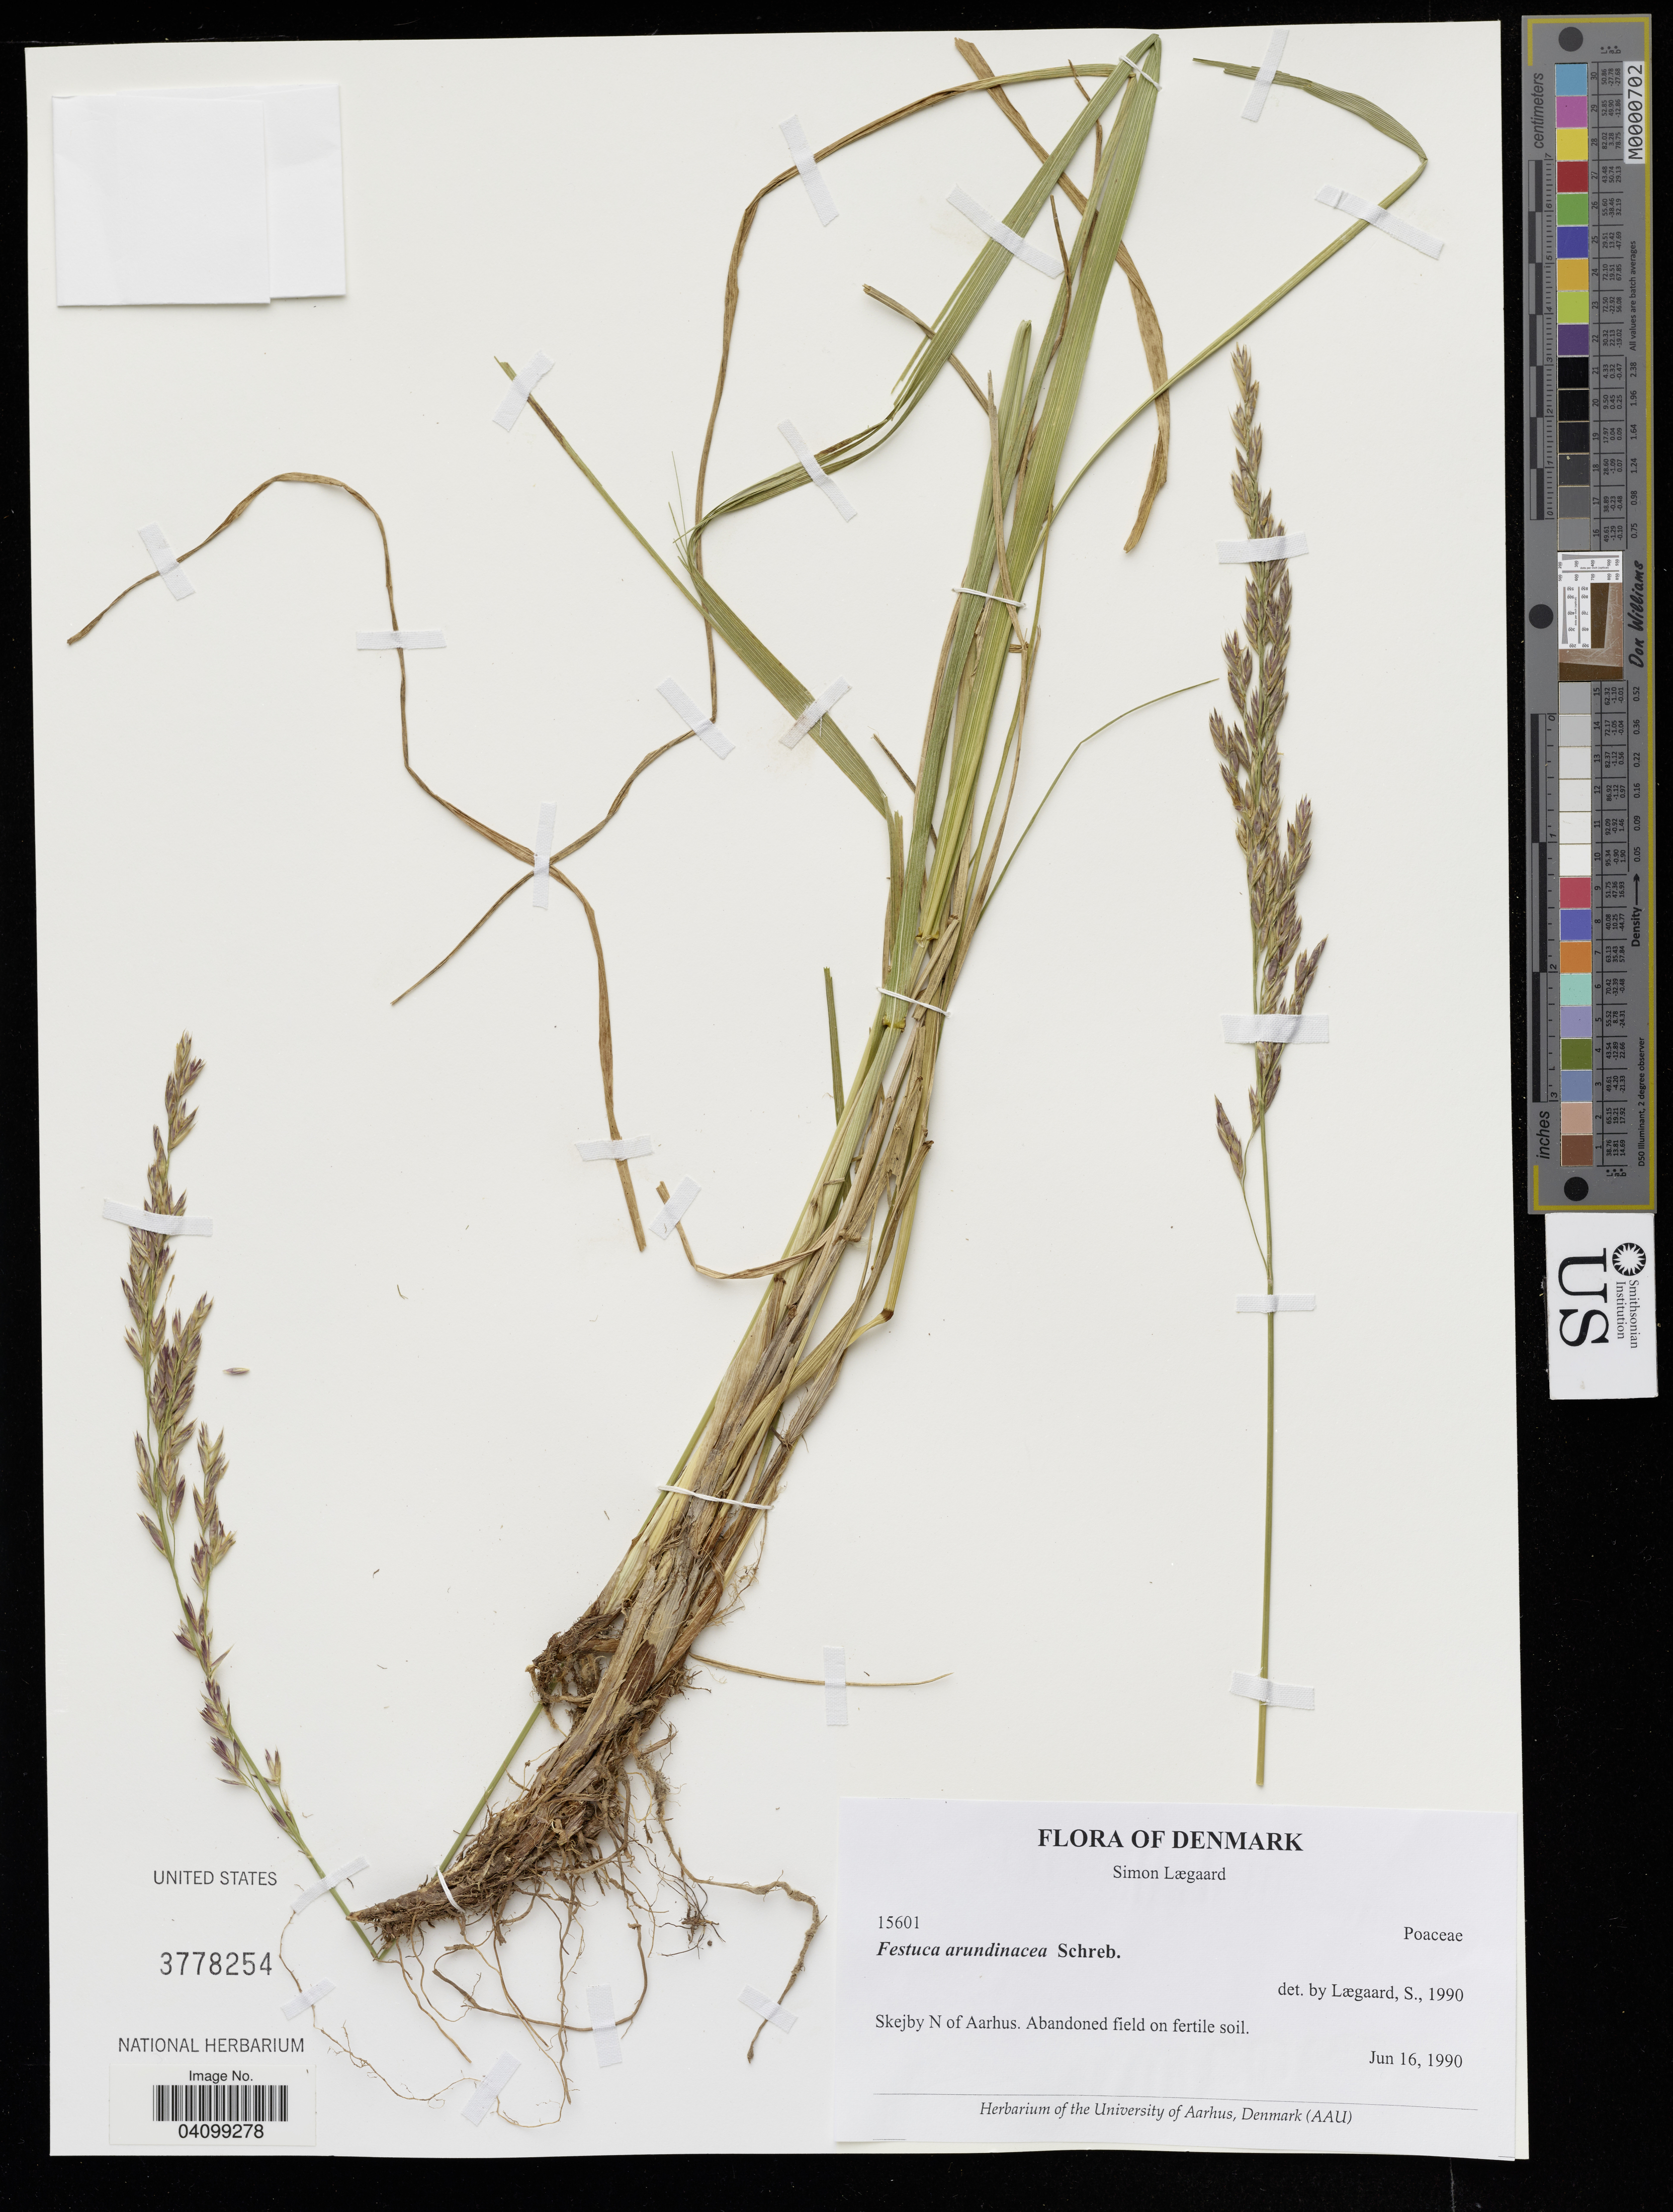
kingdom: Plantae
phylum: Tracheophyta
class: Liliopsida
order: Poales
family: Poaceae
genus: Festuca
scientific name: Festuca arundinacea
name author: Schreb.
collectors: S. Lægaard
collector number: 15601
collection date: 1990-06-16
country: Denmark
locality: Skejby N of Aarhus.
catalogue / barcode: US 3778254